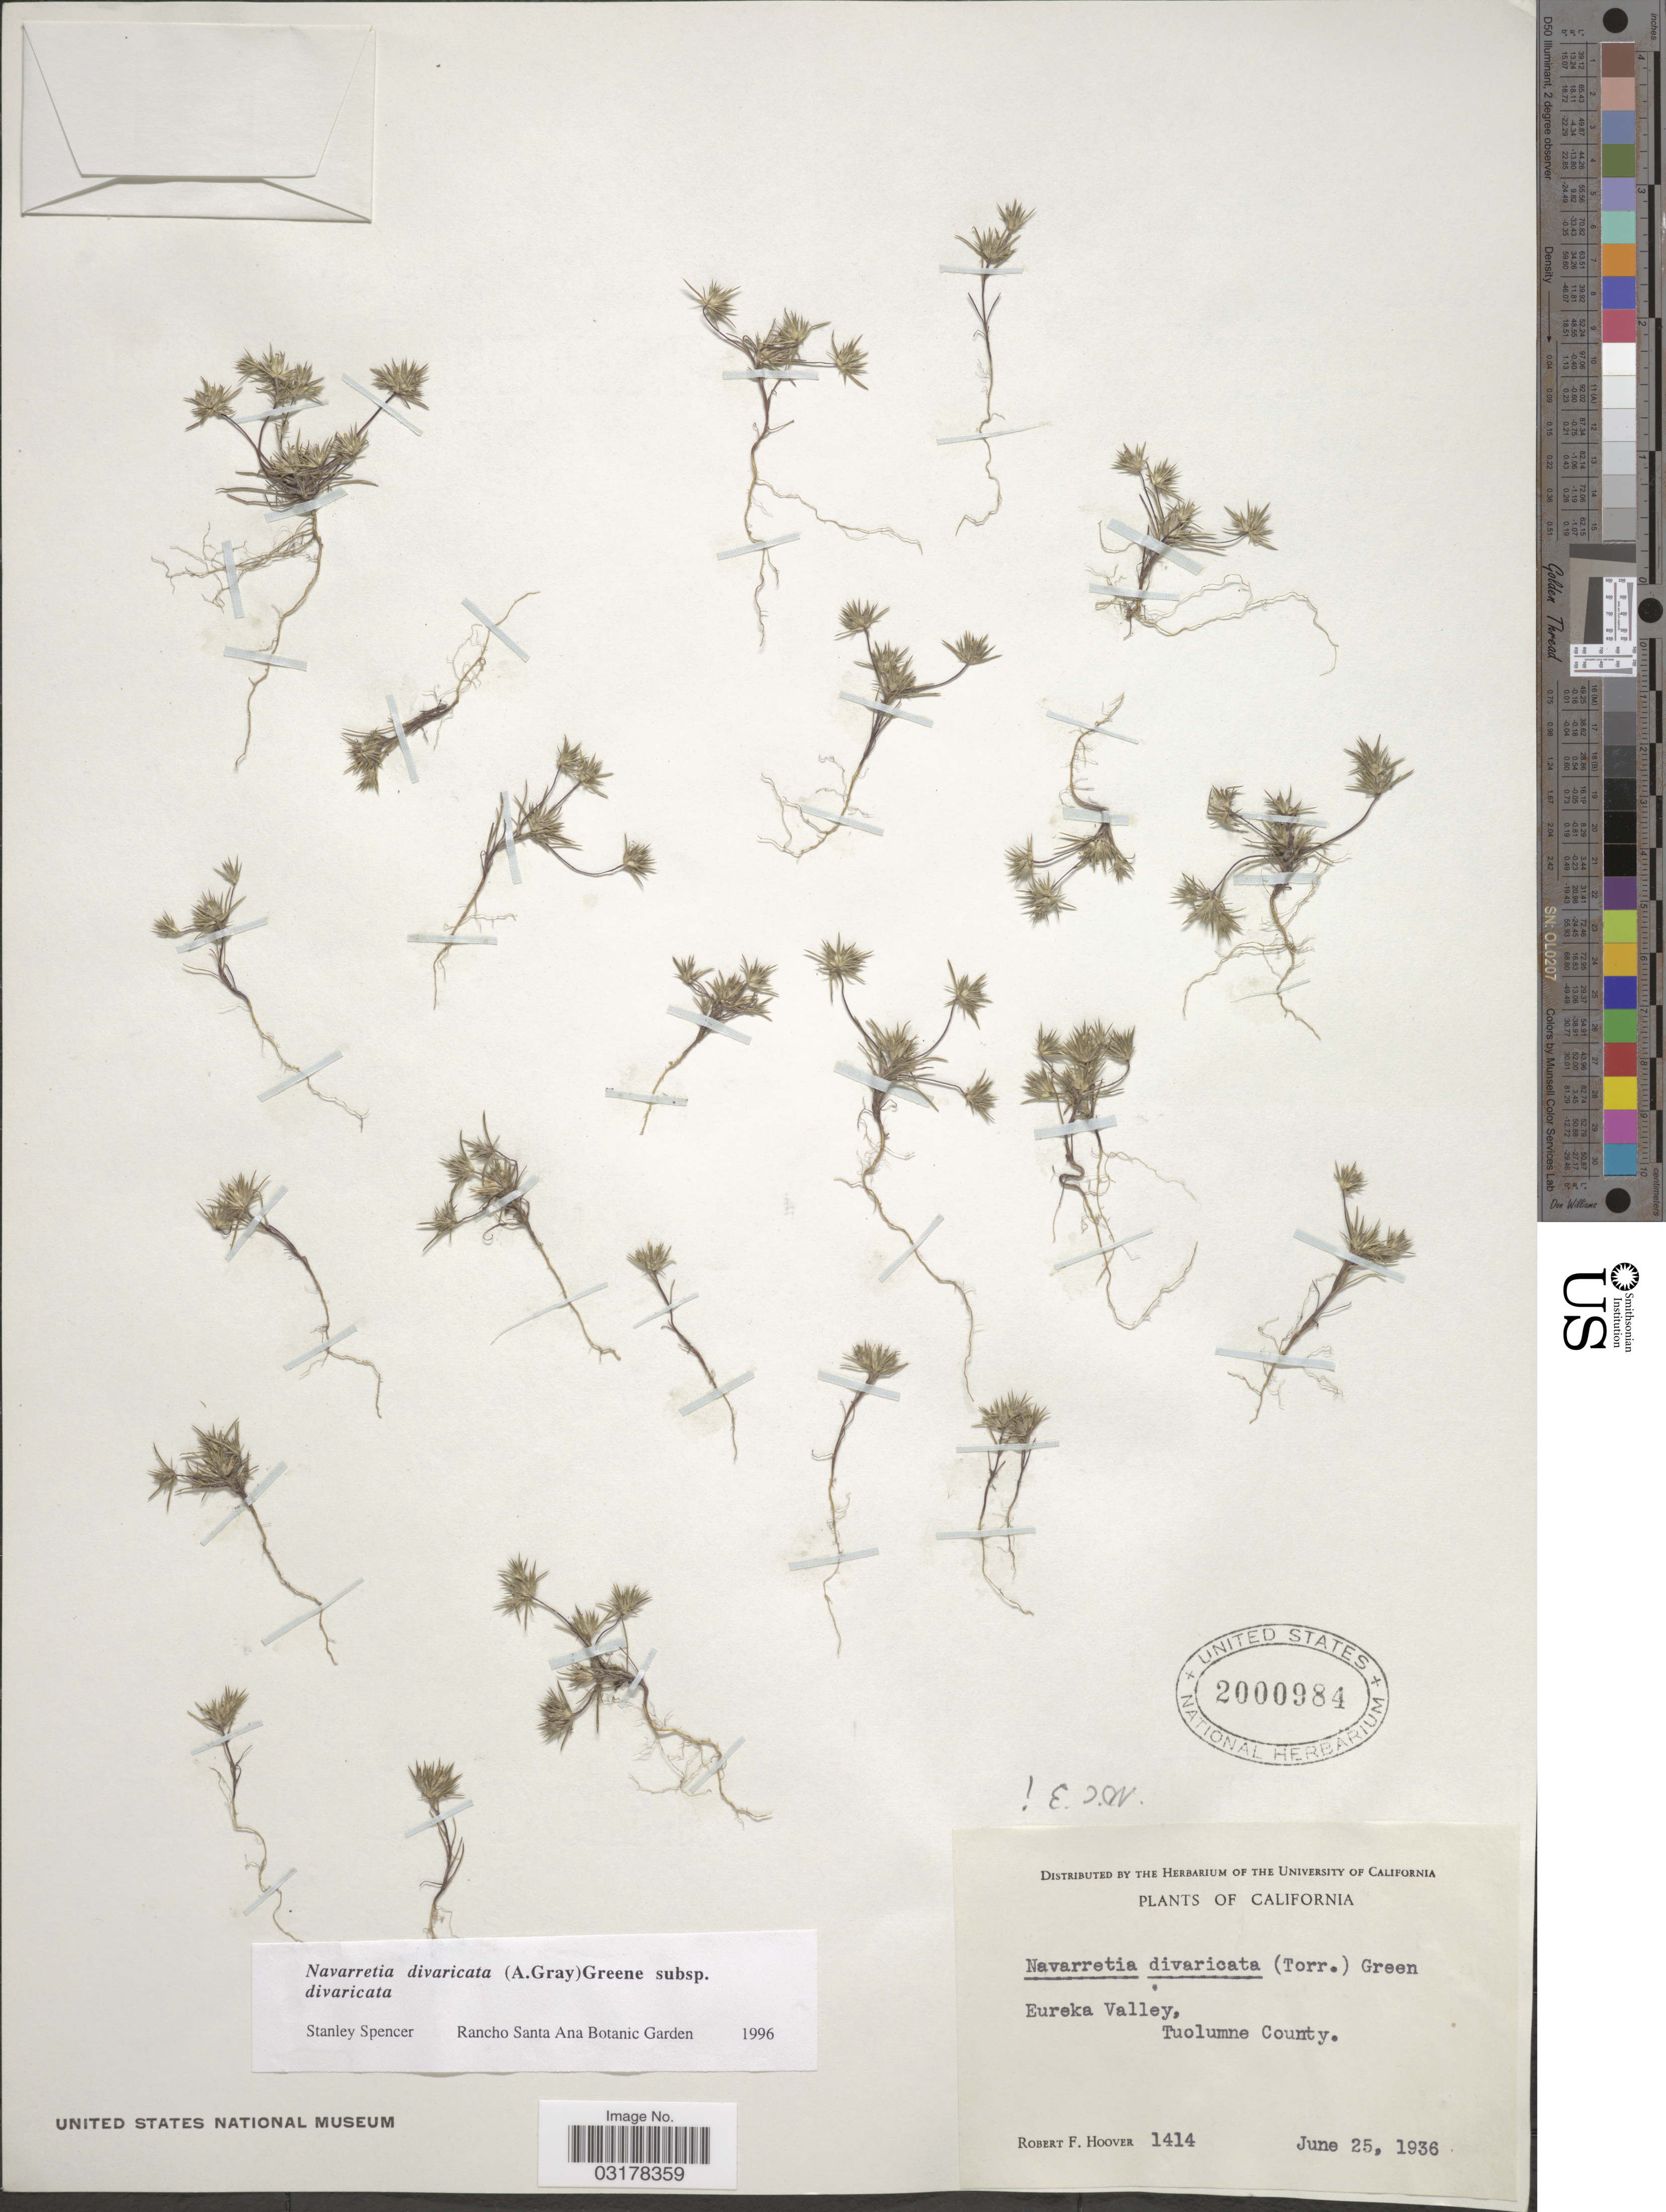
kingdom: Plantae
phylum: Tracheophyta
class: Magnoliopsida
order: Ericales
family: Polemoniaceae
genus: Navarretia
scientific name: Navarretia divaricata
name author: S.W. Greene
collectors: R. F. Hoover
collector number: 1414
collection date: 1936-06-25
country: United States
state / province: California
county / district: Tuolumne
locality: Eureka Valley, Tuolumne County.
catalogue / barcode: US 2000984